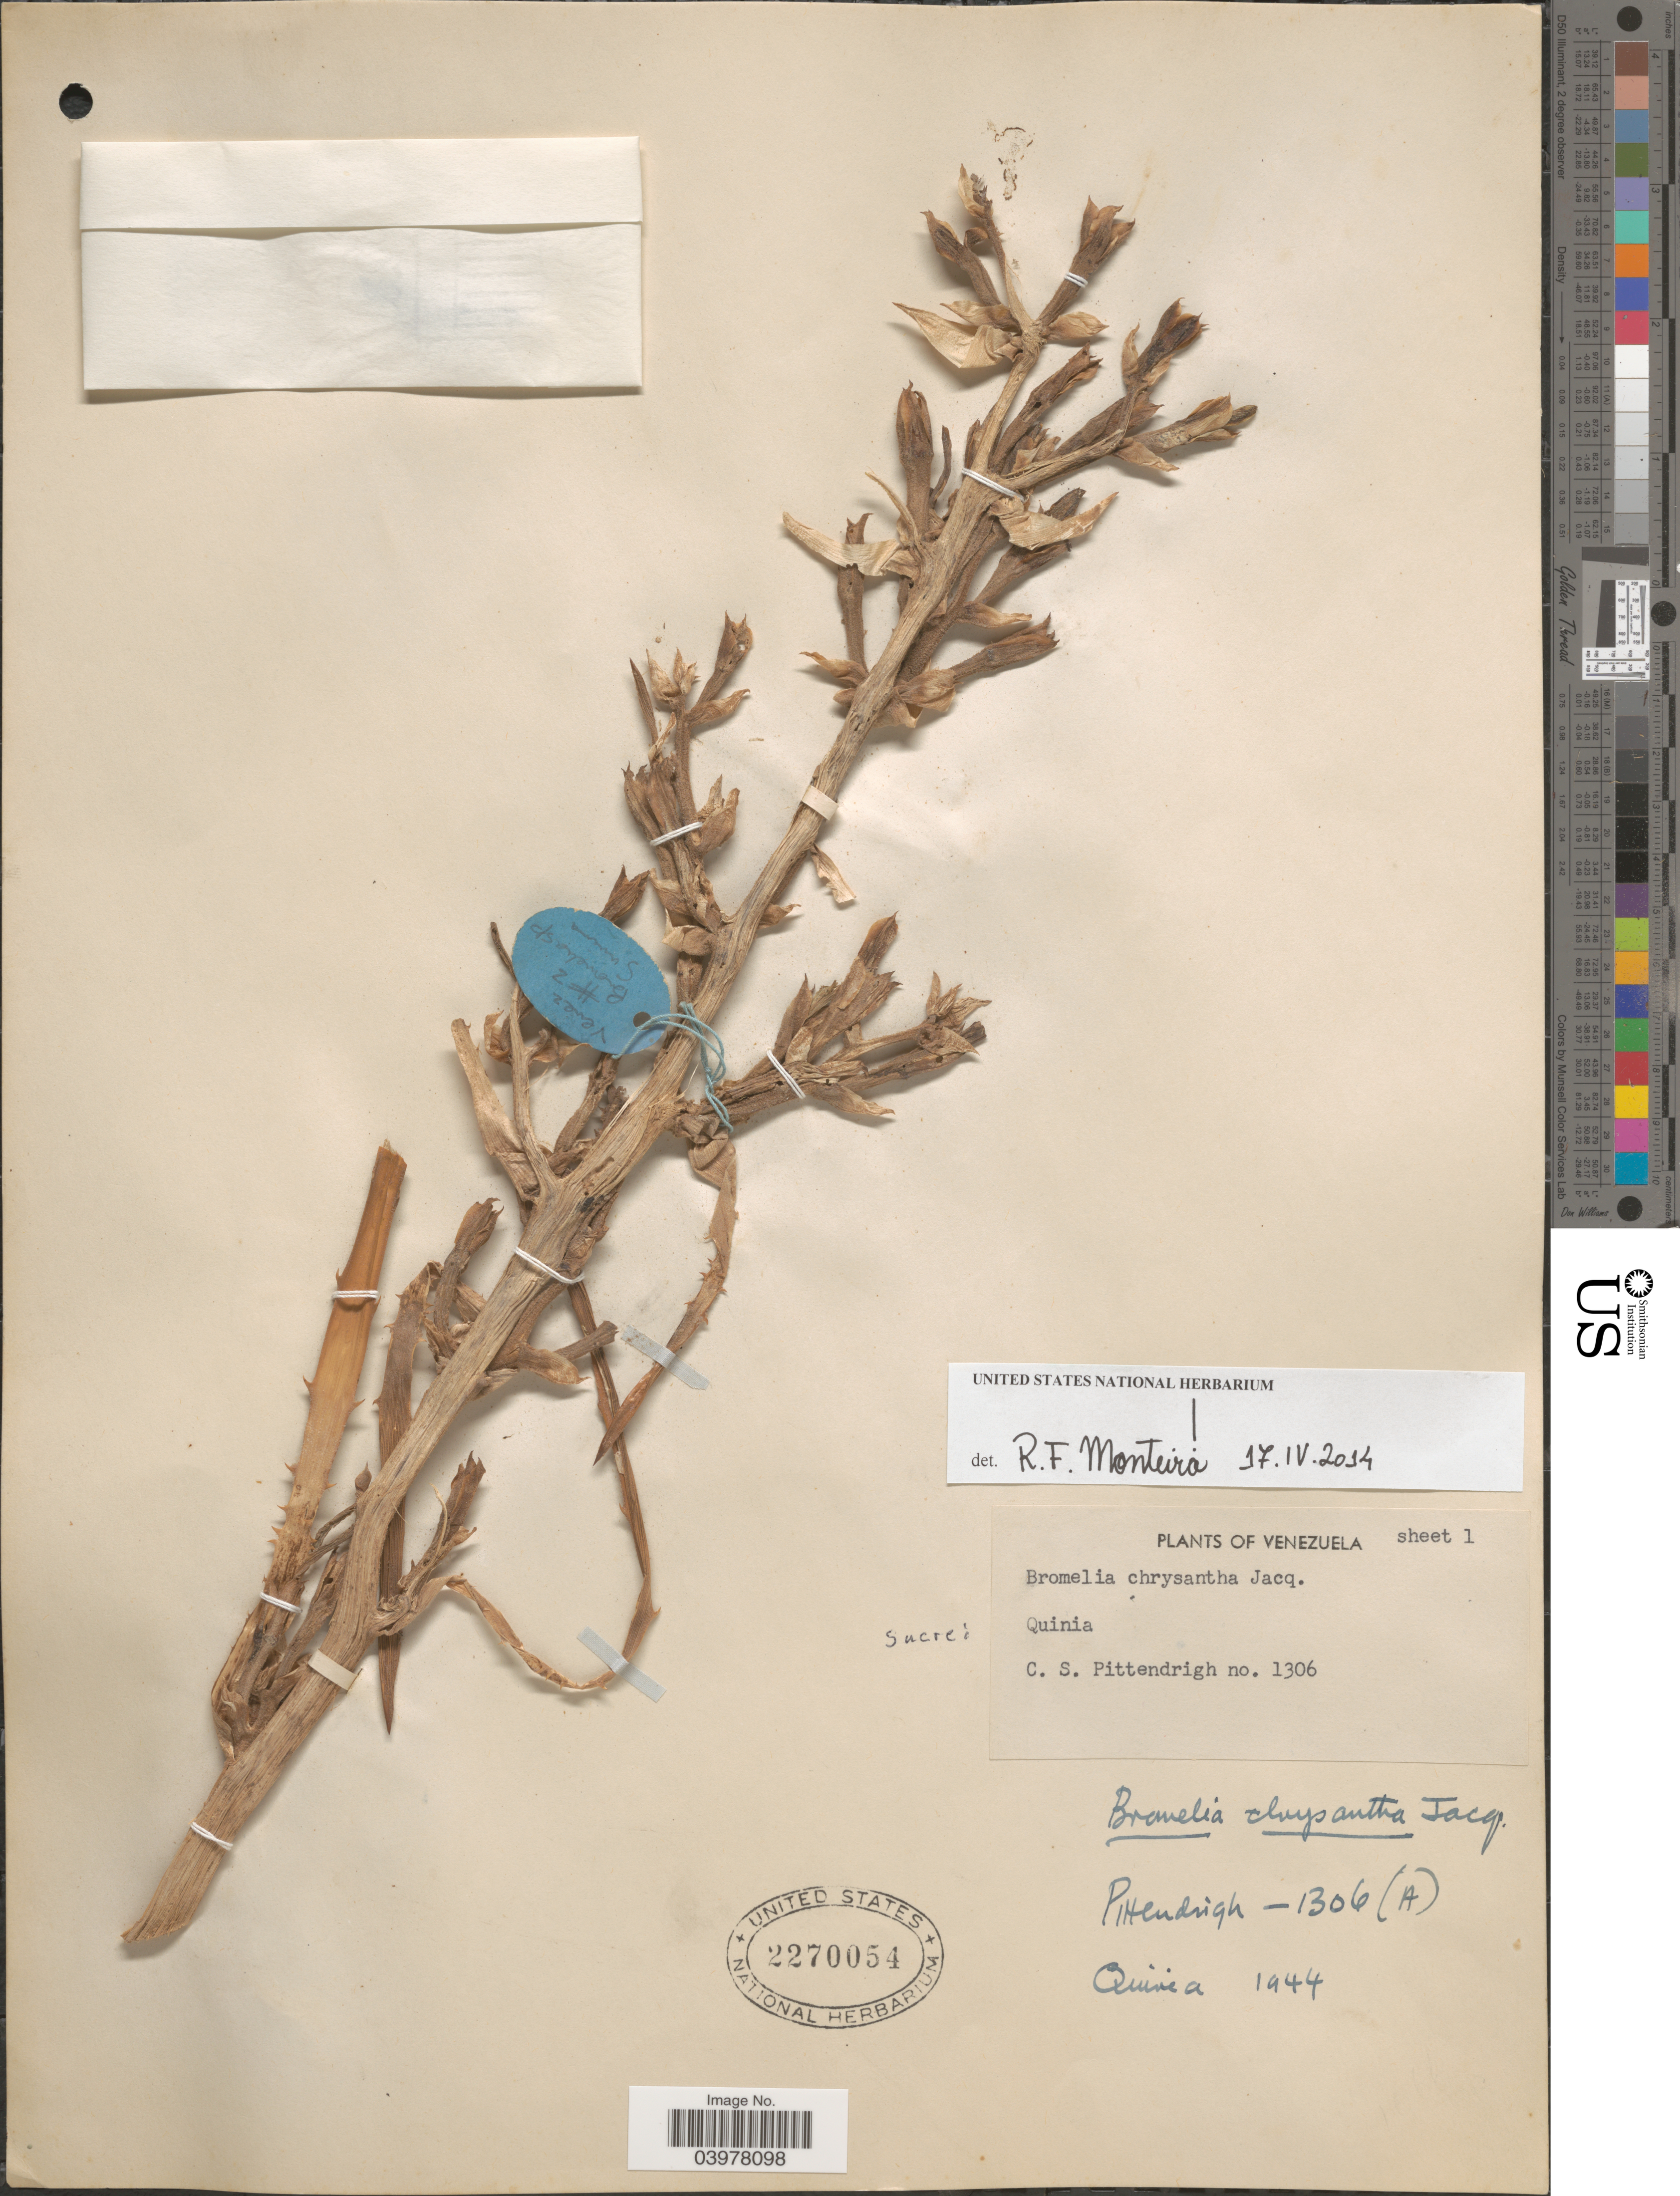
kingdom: Plantae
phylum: Tracheophyta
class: Liliopsida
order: Poales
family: Bromeliaceae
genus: Bromelia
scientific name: Bromelia chrysantha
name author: Jacq.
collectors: C. Pittendrigh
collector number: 1306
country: Venezuela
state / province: Sucre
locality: Quinia.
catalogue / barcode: US 2270054